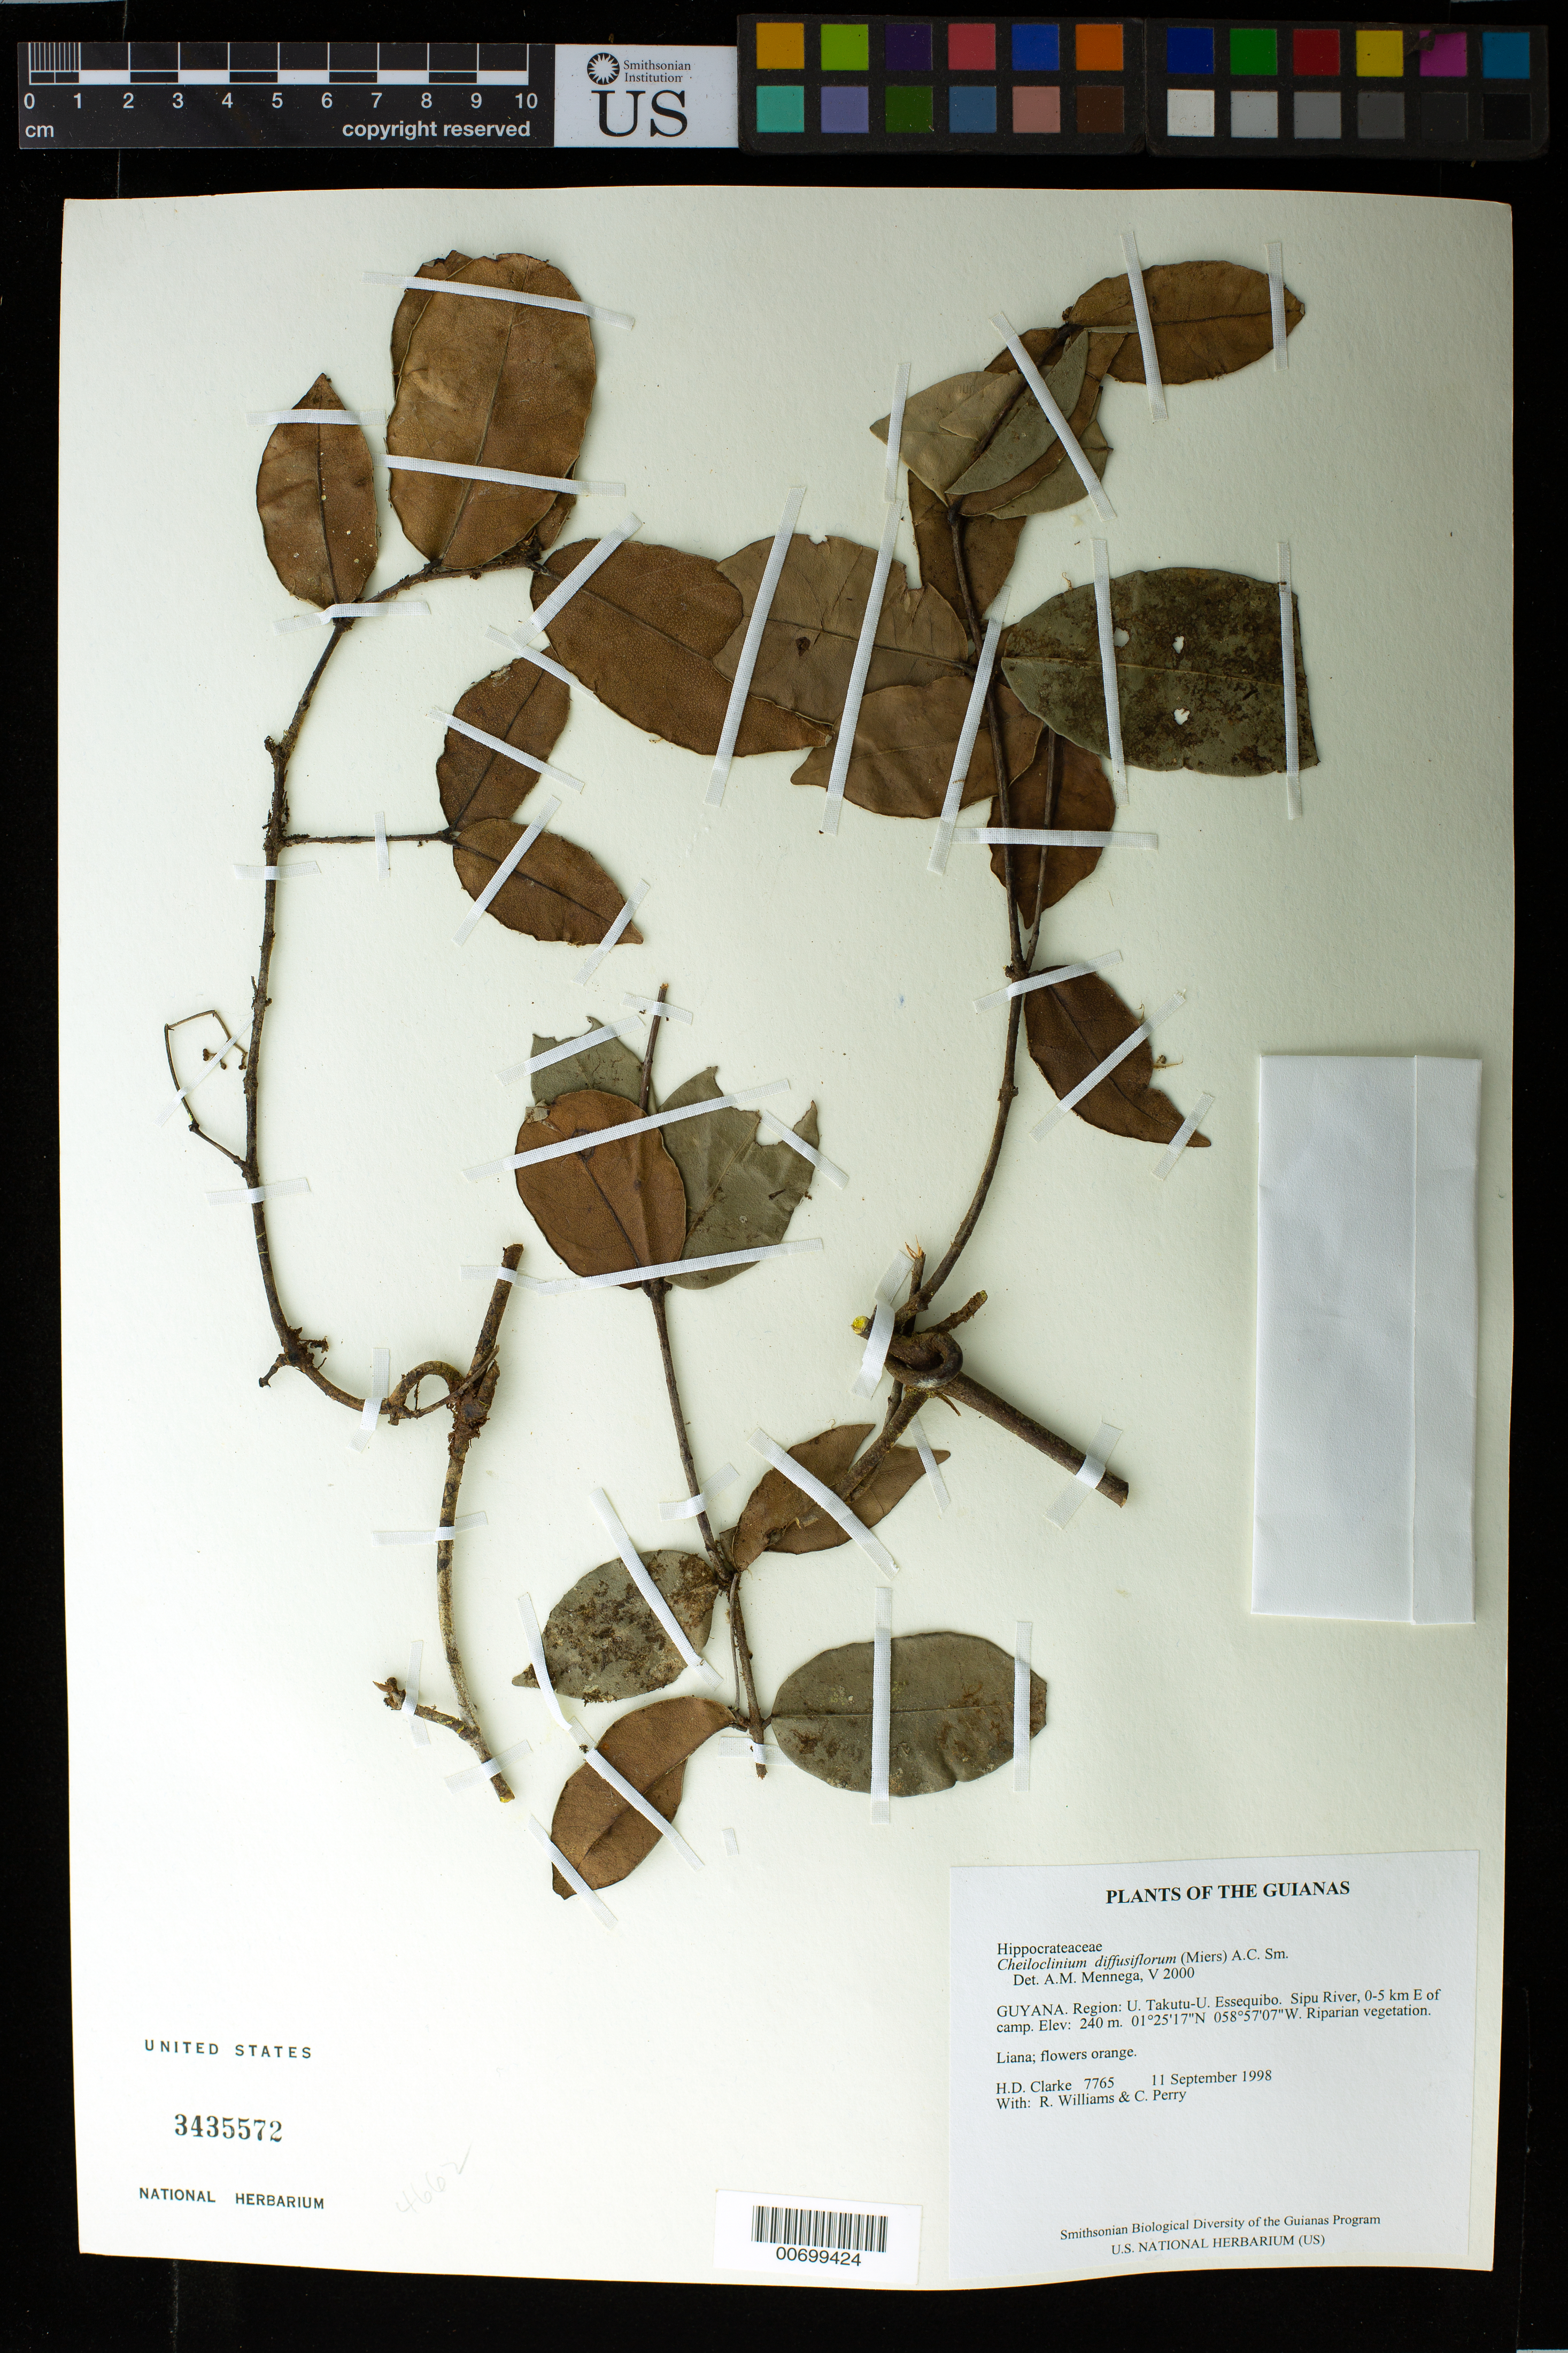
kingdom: Plantae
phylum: Tracheophyta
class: Magnoliopsida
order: Celastrales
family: Celastraceae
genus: Cheiloclinium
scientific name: Cheiloclinium brevipetiolatum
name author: Lombardi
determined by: Lombardi, Julio A.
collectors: H. D. Clarke, R. Williams & C. Perry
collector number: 7765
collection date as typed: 11 September 1998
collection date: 1998-09-11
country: Guyana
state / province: U. Takutu-U. Essequibo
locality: Sipu River, 0-5 km E of camp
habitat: Riparian vegetation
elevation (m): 240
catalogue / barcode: US 3435572